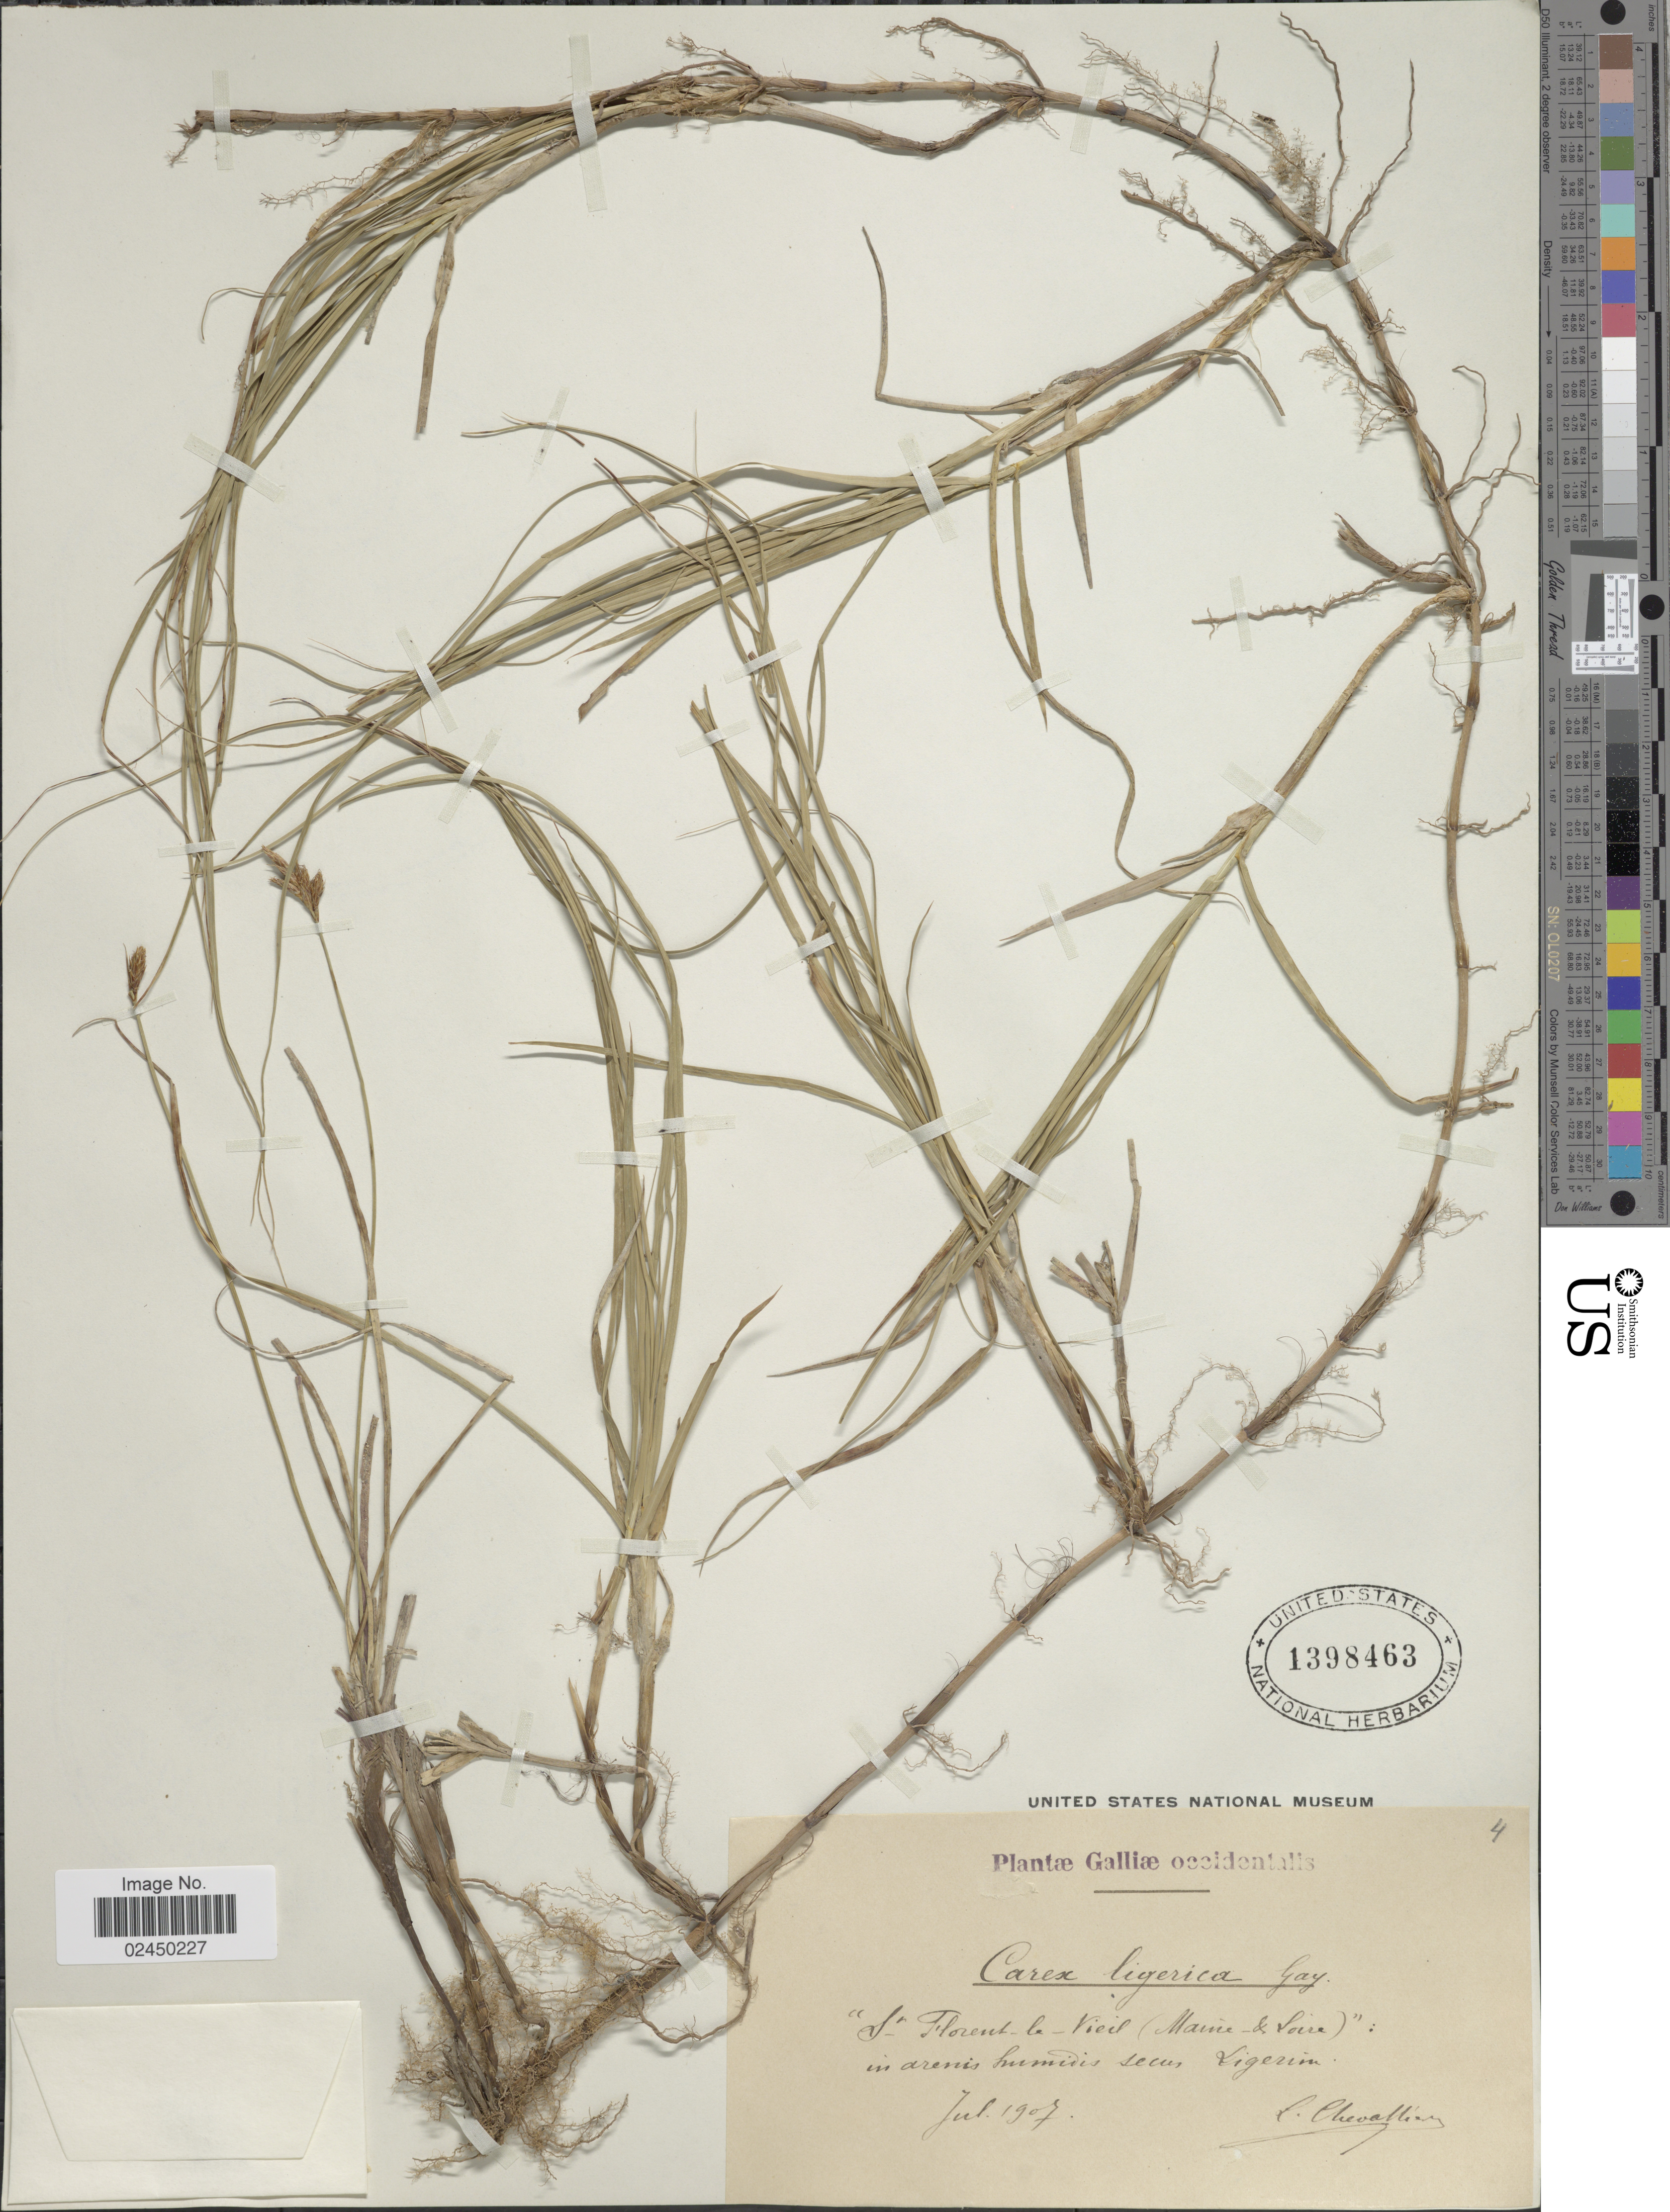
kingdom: Plantae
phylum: Tracheophyta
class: Liliopsida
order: Poales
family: Cyperaceae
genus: Carex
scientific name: Carex colchica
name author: J. Gay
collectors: L. Chevallier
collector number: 4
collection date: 1907-07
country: France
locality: Galliæ occidentalis, 'St Florent-le-Vieil (Maine-& Loire)' in arenis humidis secum Ligeria [interpreted]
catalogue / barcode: US 1398463